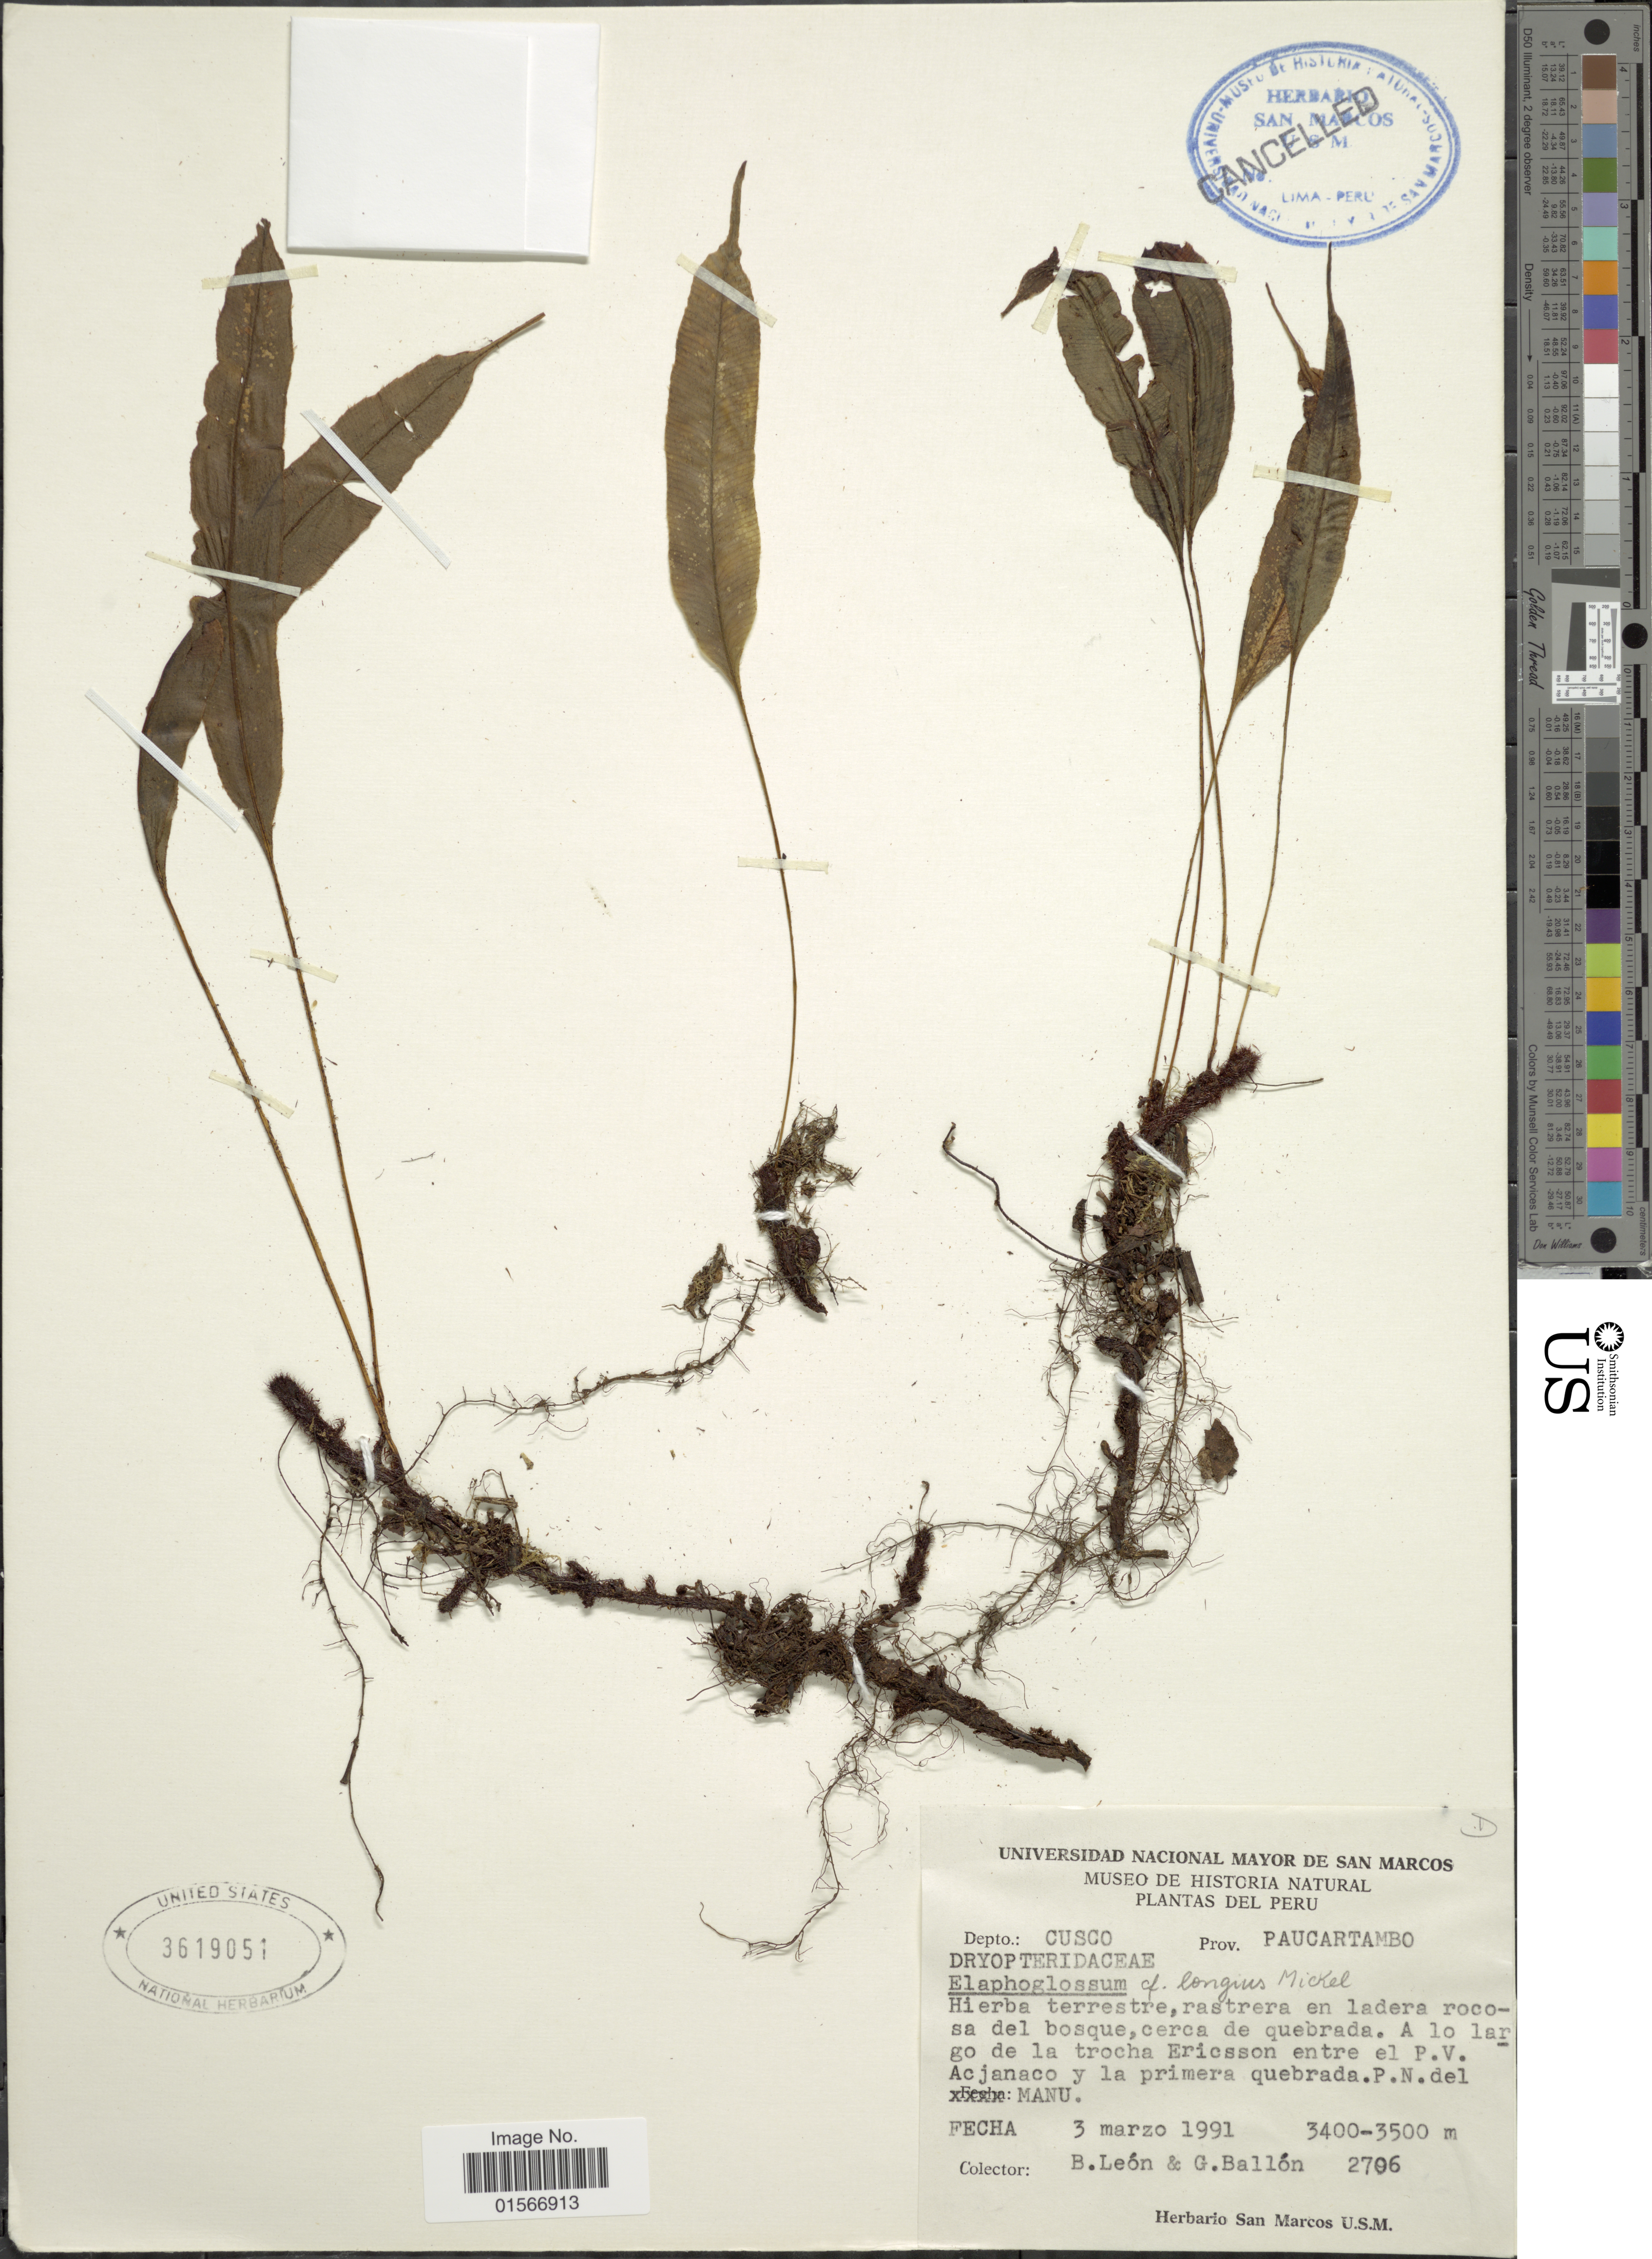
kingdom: Plantae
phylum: Tracheophyta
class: Polypodiopsida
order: Polypodiales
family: Dryopteridaceae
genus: Elaphoglossum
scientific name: Elaphoglossum longius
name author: Mickel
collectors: B. León & G. Ballón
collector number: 2706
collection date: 1991-03-03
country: Peru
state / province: Cusco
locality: Depto: Cusco, prov. Paucartambo. A lo largo de la trocha Ericsson entre el P.V. Acjanaco y la primera quebrada. P.N. del Manu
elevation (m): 3400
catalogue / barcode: US 3619051